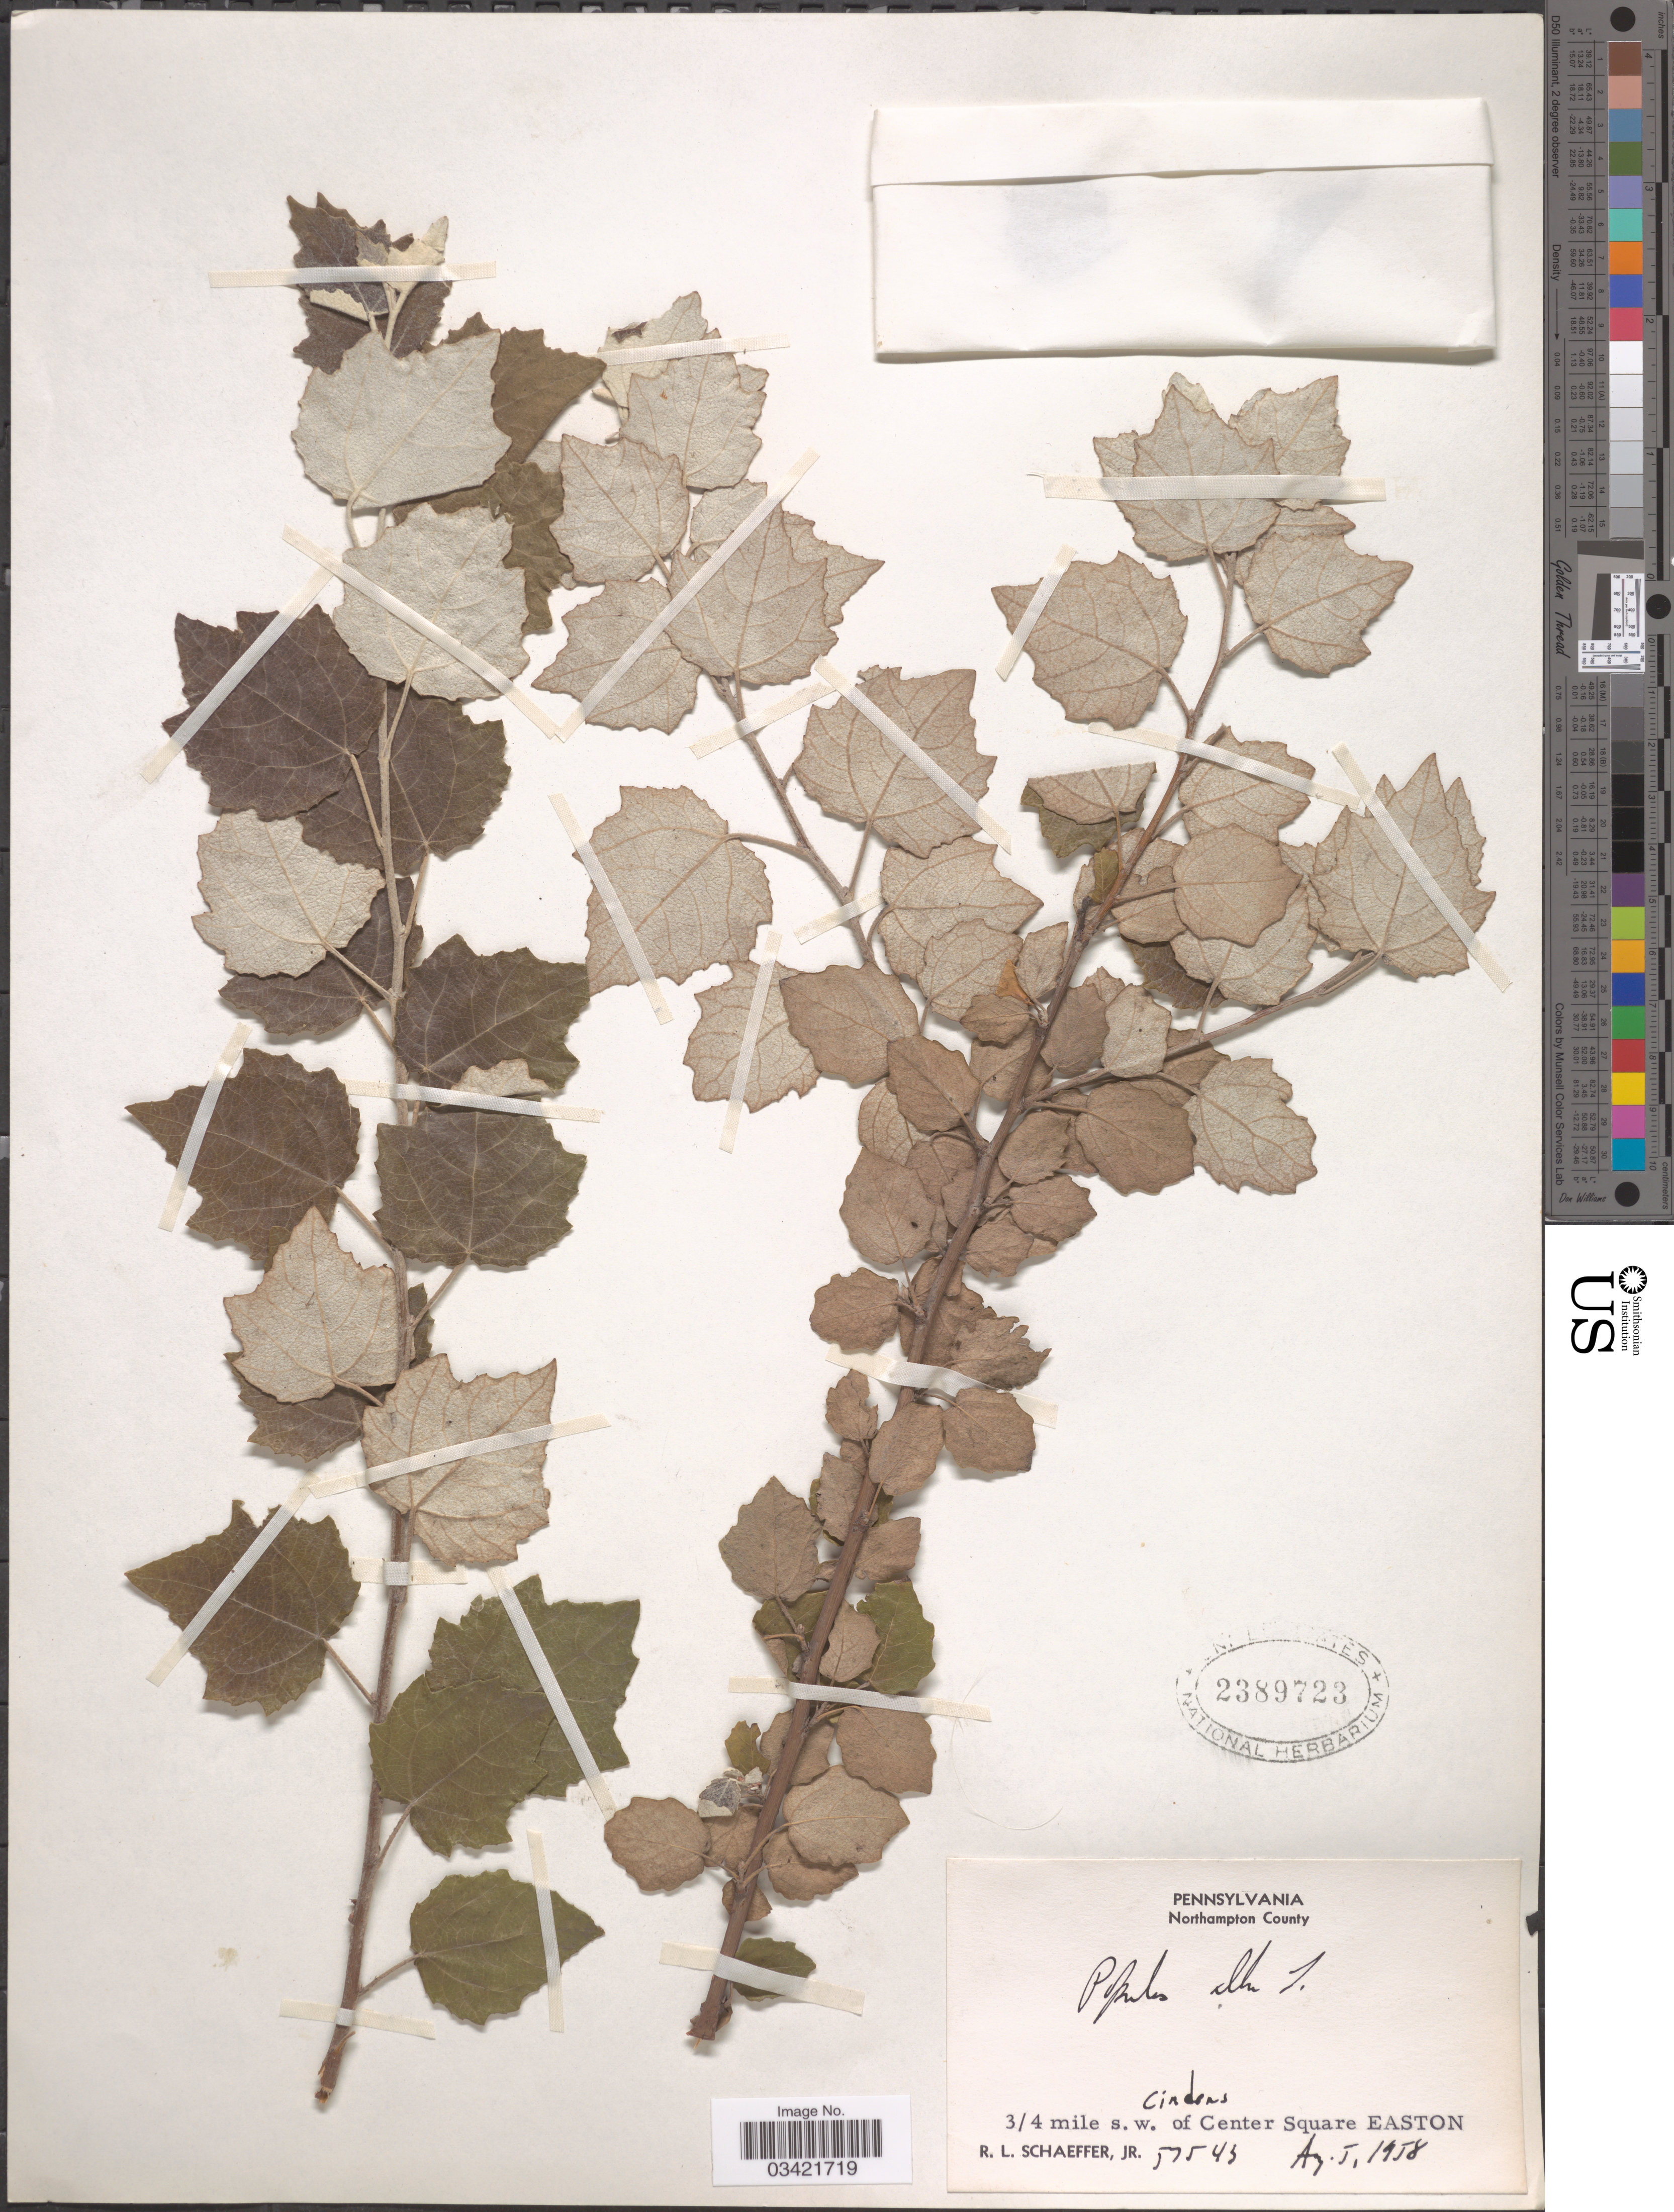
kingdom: Plantae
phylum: Tracheophyta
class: Magnoliopsida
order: Malpighiales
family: Salicaceae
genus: Populus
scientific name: Populus x canescens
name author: (Aiton) Sm.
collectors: R. L. Schaeffer Jr.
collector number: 57543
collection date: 1958-08-05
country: United States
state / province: Pennsylvania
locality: Northampton County. 3/4 mil s.w. of Center Square Easton.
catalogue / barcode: US 2389723